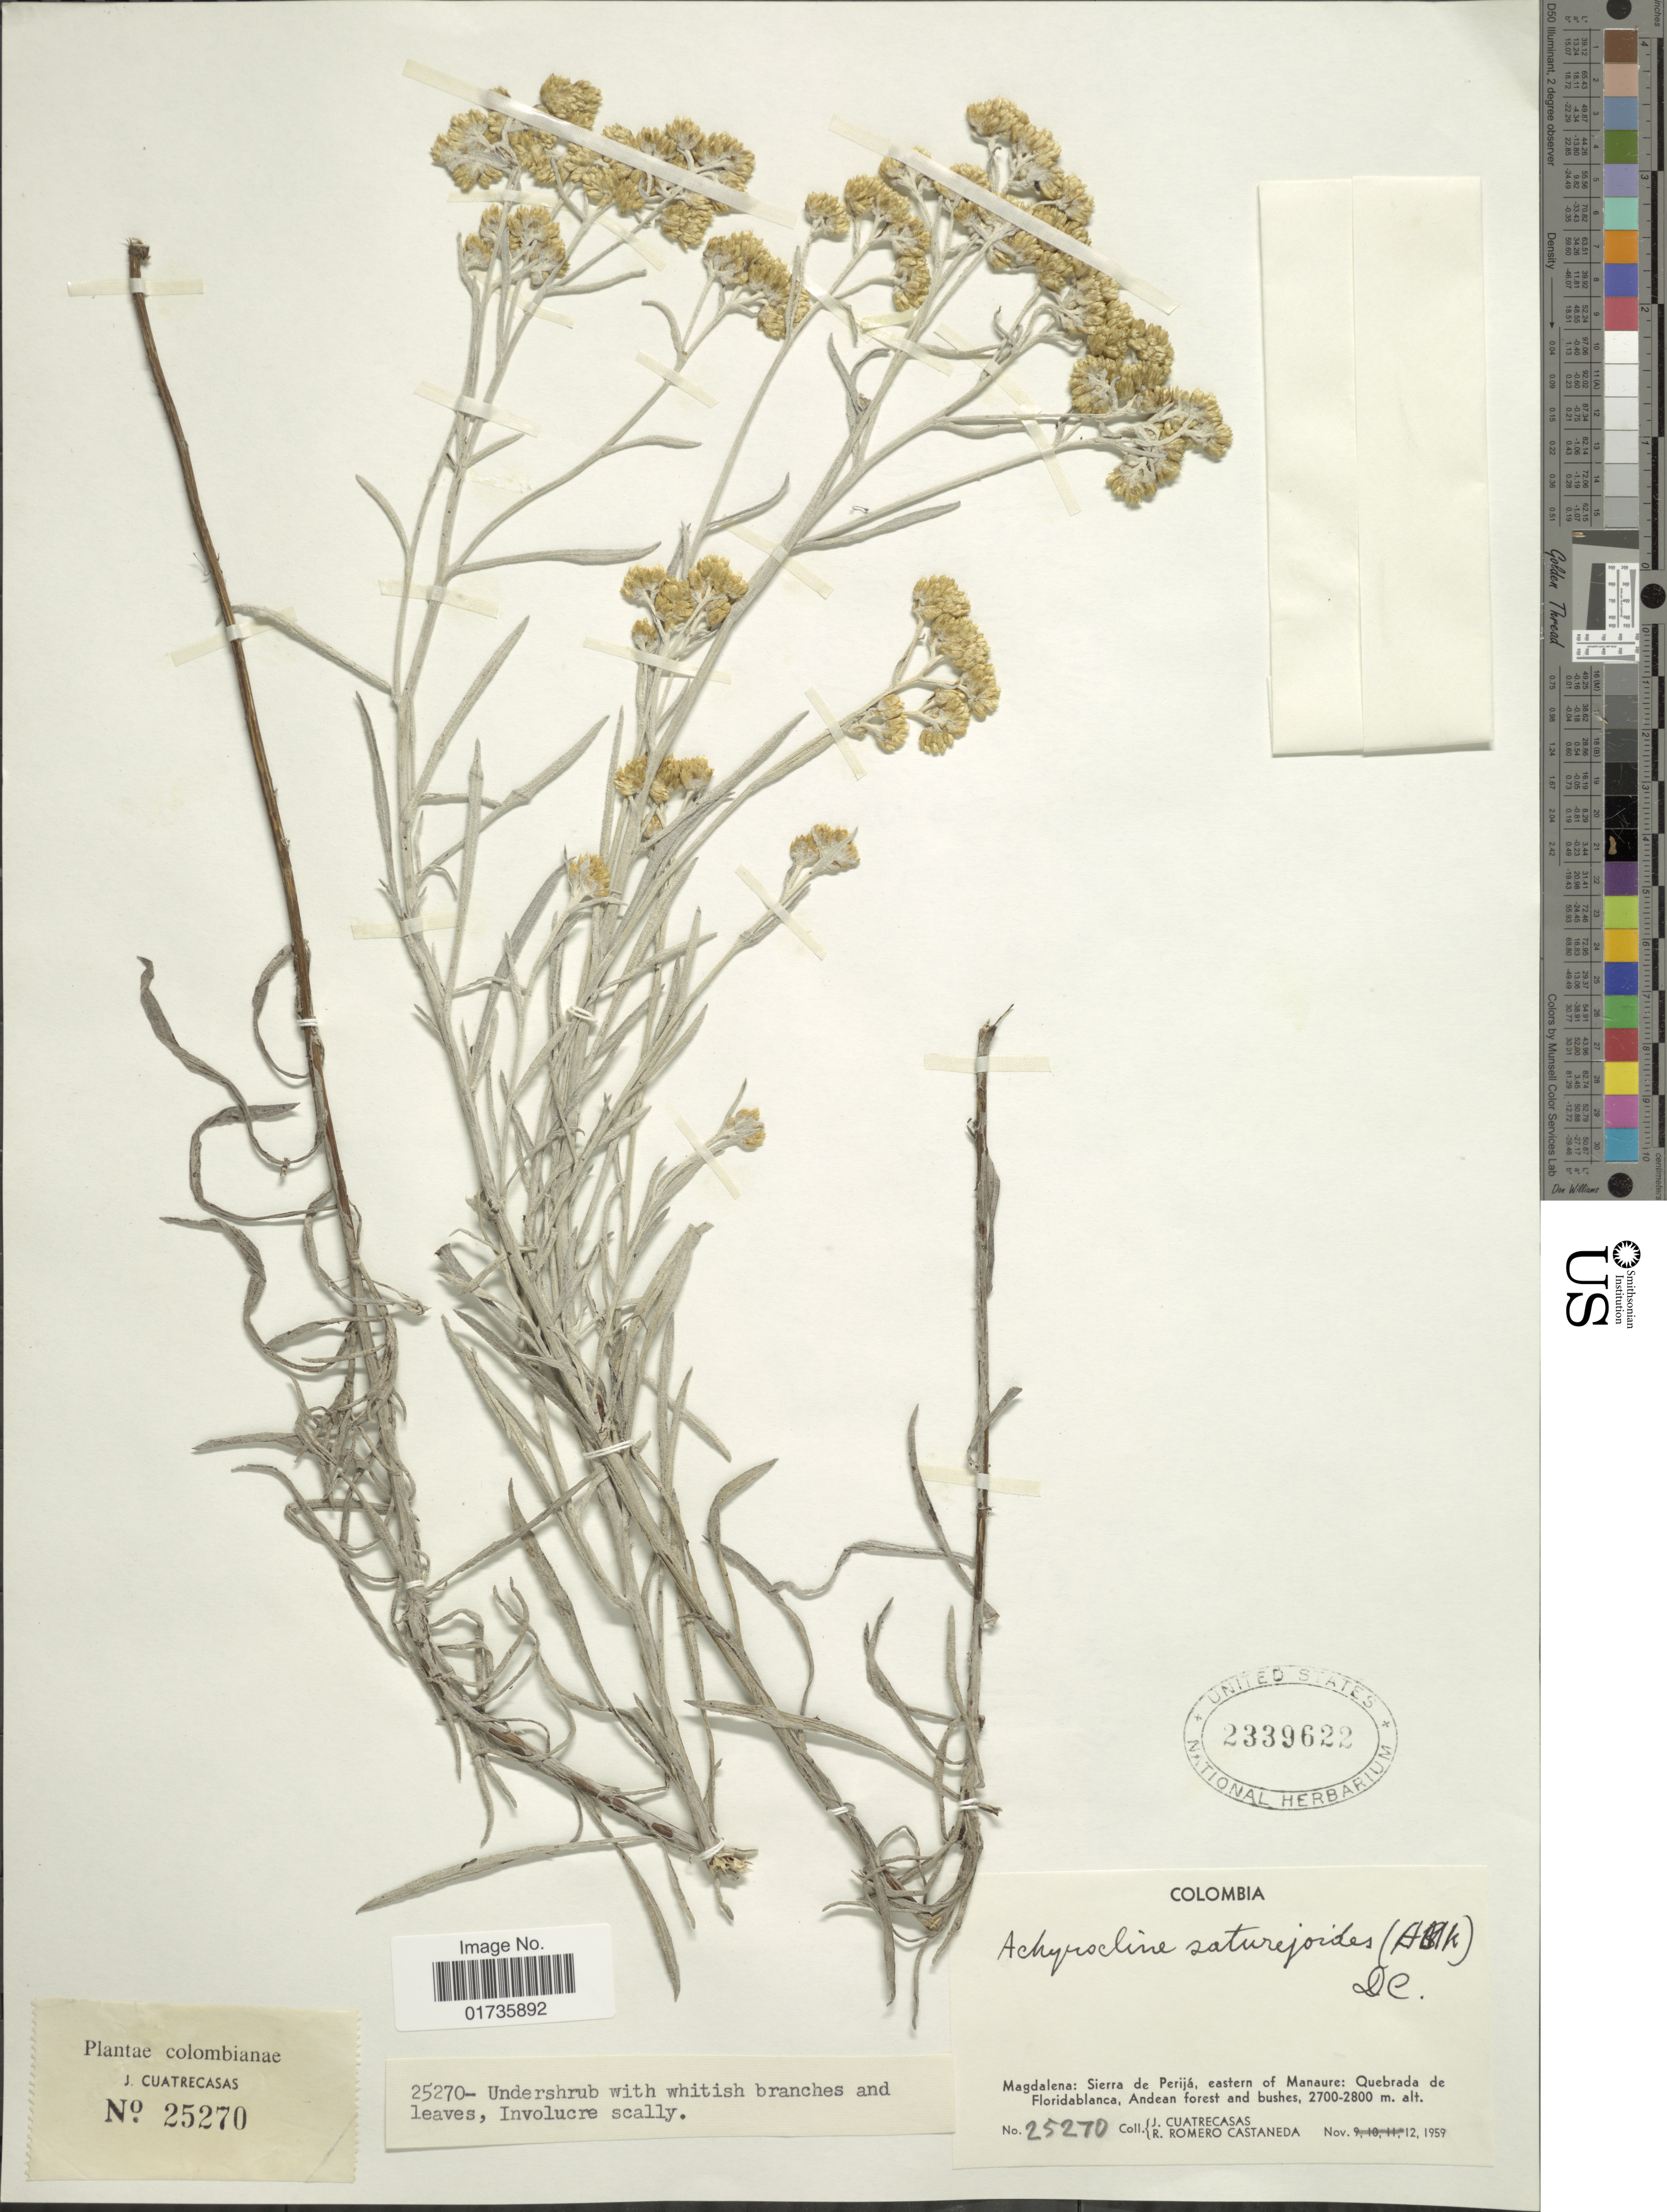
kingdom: Plantae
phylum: Tracheophyta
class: Magnoliopsida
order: Asterales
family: Asteraceae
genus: Achyrocline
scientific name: Achyrocline satureioides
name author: (Lam.) DC.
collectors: J. Cuatrecasas & R. Romero Castañeda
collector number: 25270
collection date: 1959-11-12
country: Colombia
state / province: Magdalena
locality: Sierra de Perijá, eastern of Manaure: Quebrada de Floridablnaca, Andean forest and bushes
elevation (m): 2700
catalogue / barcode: US 2339622